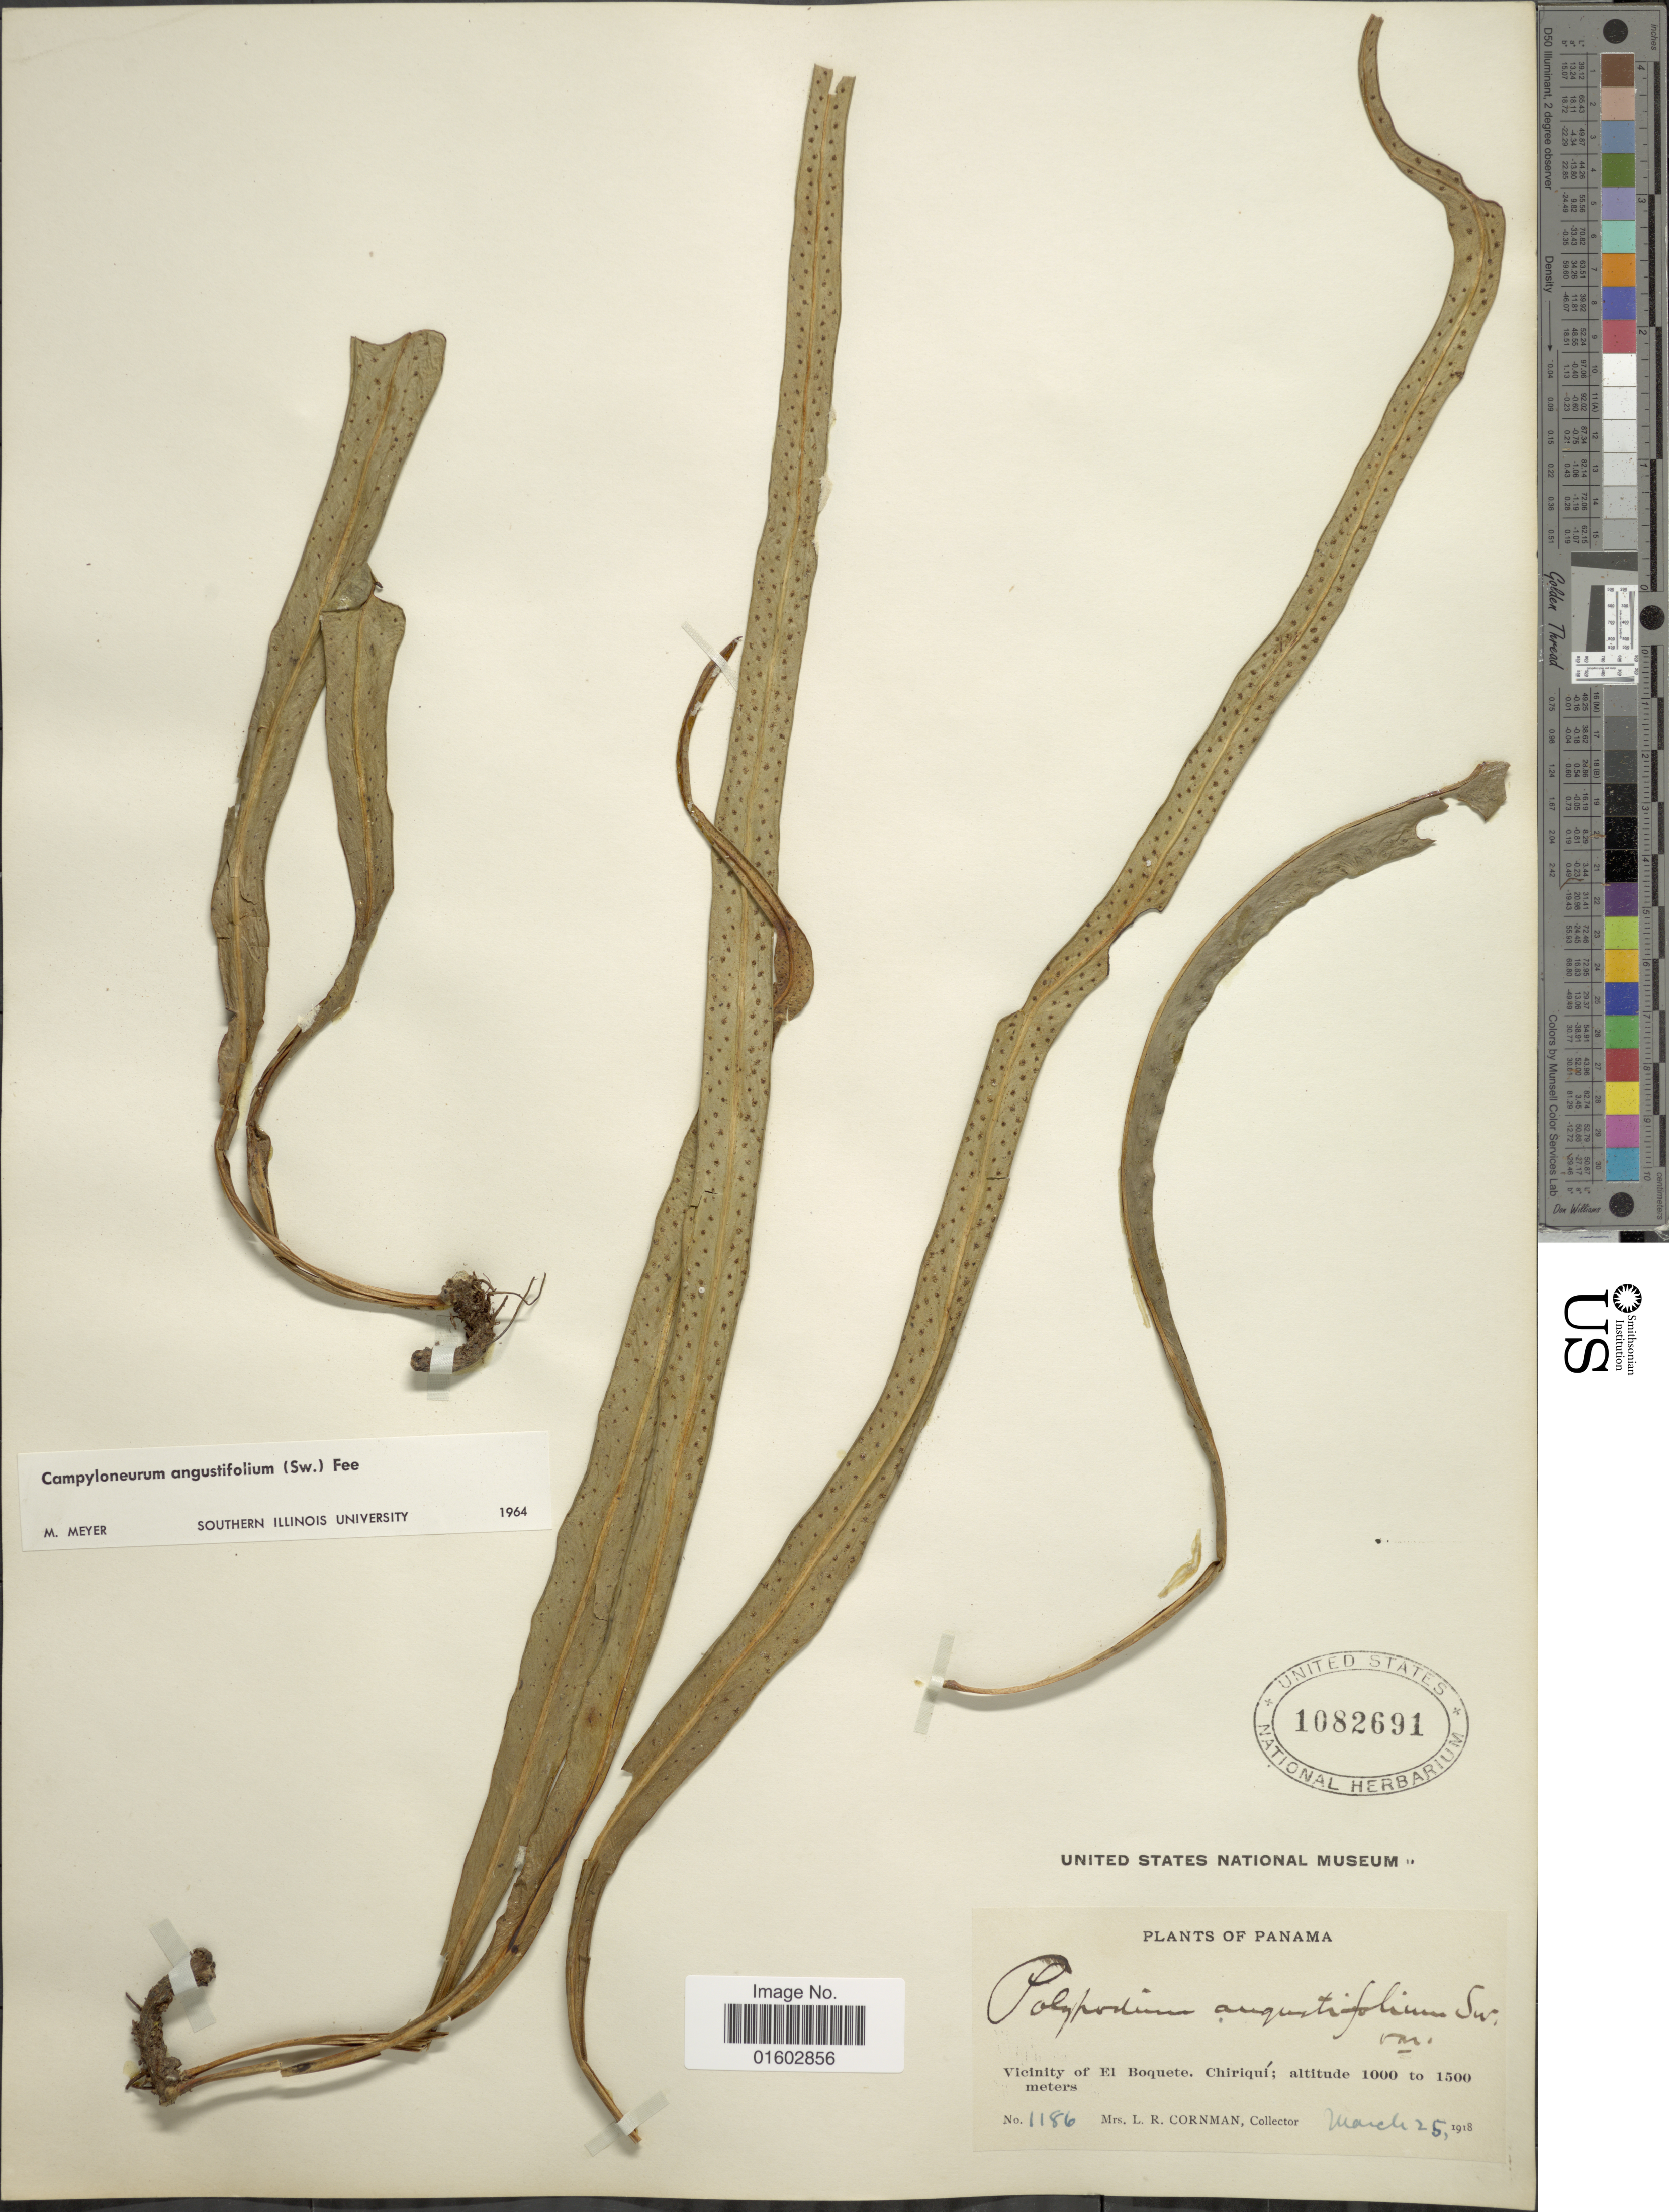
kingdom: Plantae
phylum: Tracheophyta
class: Polypodiopsida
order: Polypodiales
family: Polypodiaceae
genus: Campyloneurum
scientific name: Campyloneurum angustifolium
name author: (Sw.) Fée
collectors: L. Cornman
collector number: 1186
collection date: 1918-03-25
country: Panama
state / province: Chiriqui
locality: Vicinity of El Boquete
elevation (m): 1000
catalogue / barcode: US 1082691